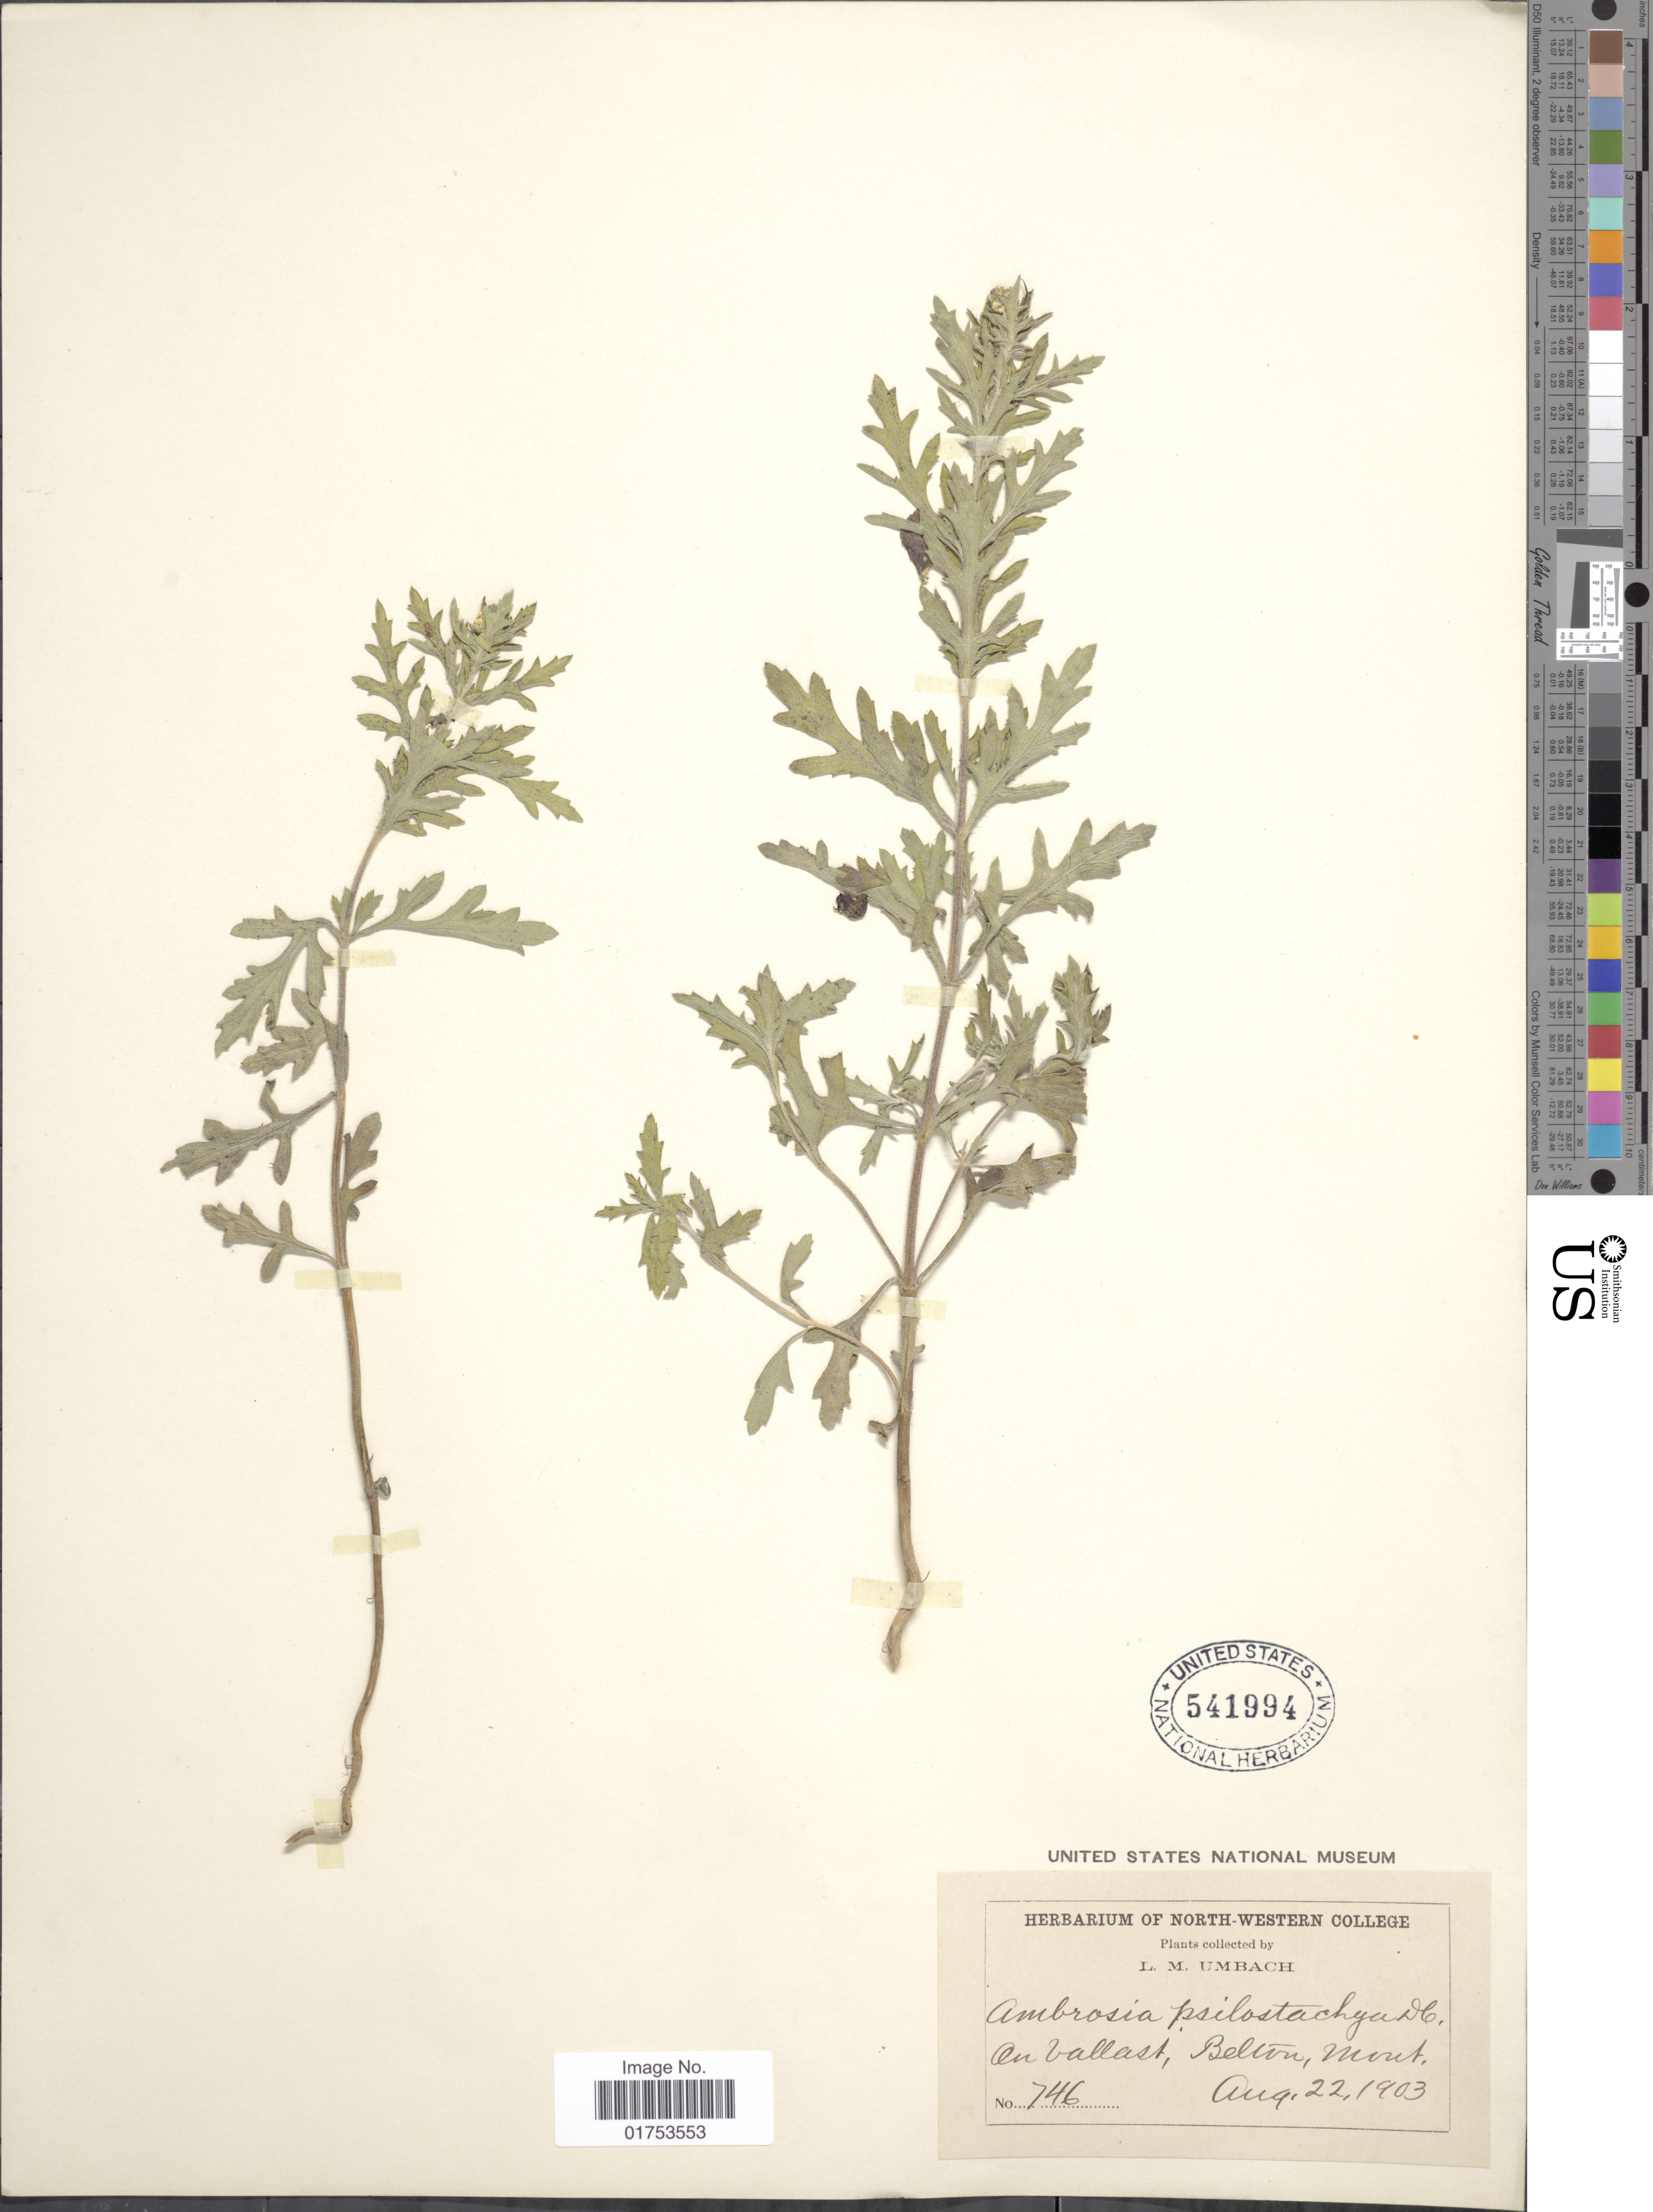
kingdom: Plantae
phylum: Tracheophyta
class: Magnoliopsida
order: Asterales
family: Asteraceae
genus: Ambrosia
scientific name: Ambrosia psilostachya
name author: DC.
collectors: L. M. Umbach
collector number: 746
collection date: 1903-08-22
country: United States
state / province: Montana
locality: On ballast, Belton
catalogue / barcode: US 541994